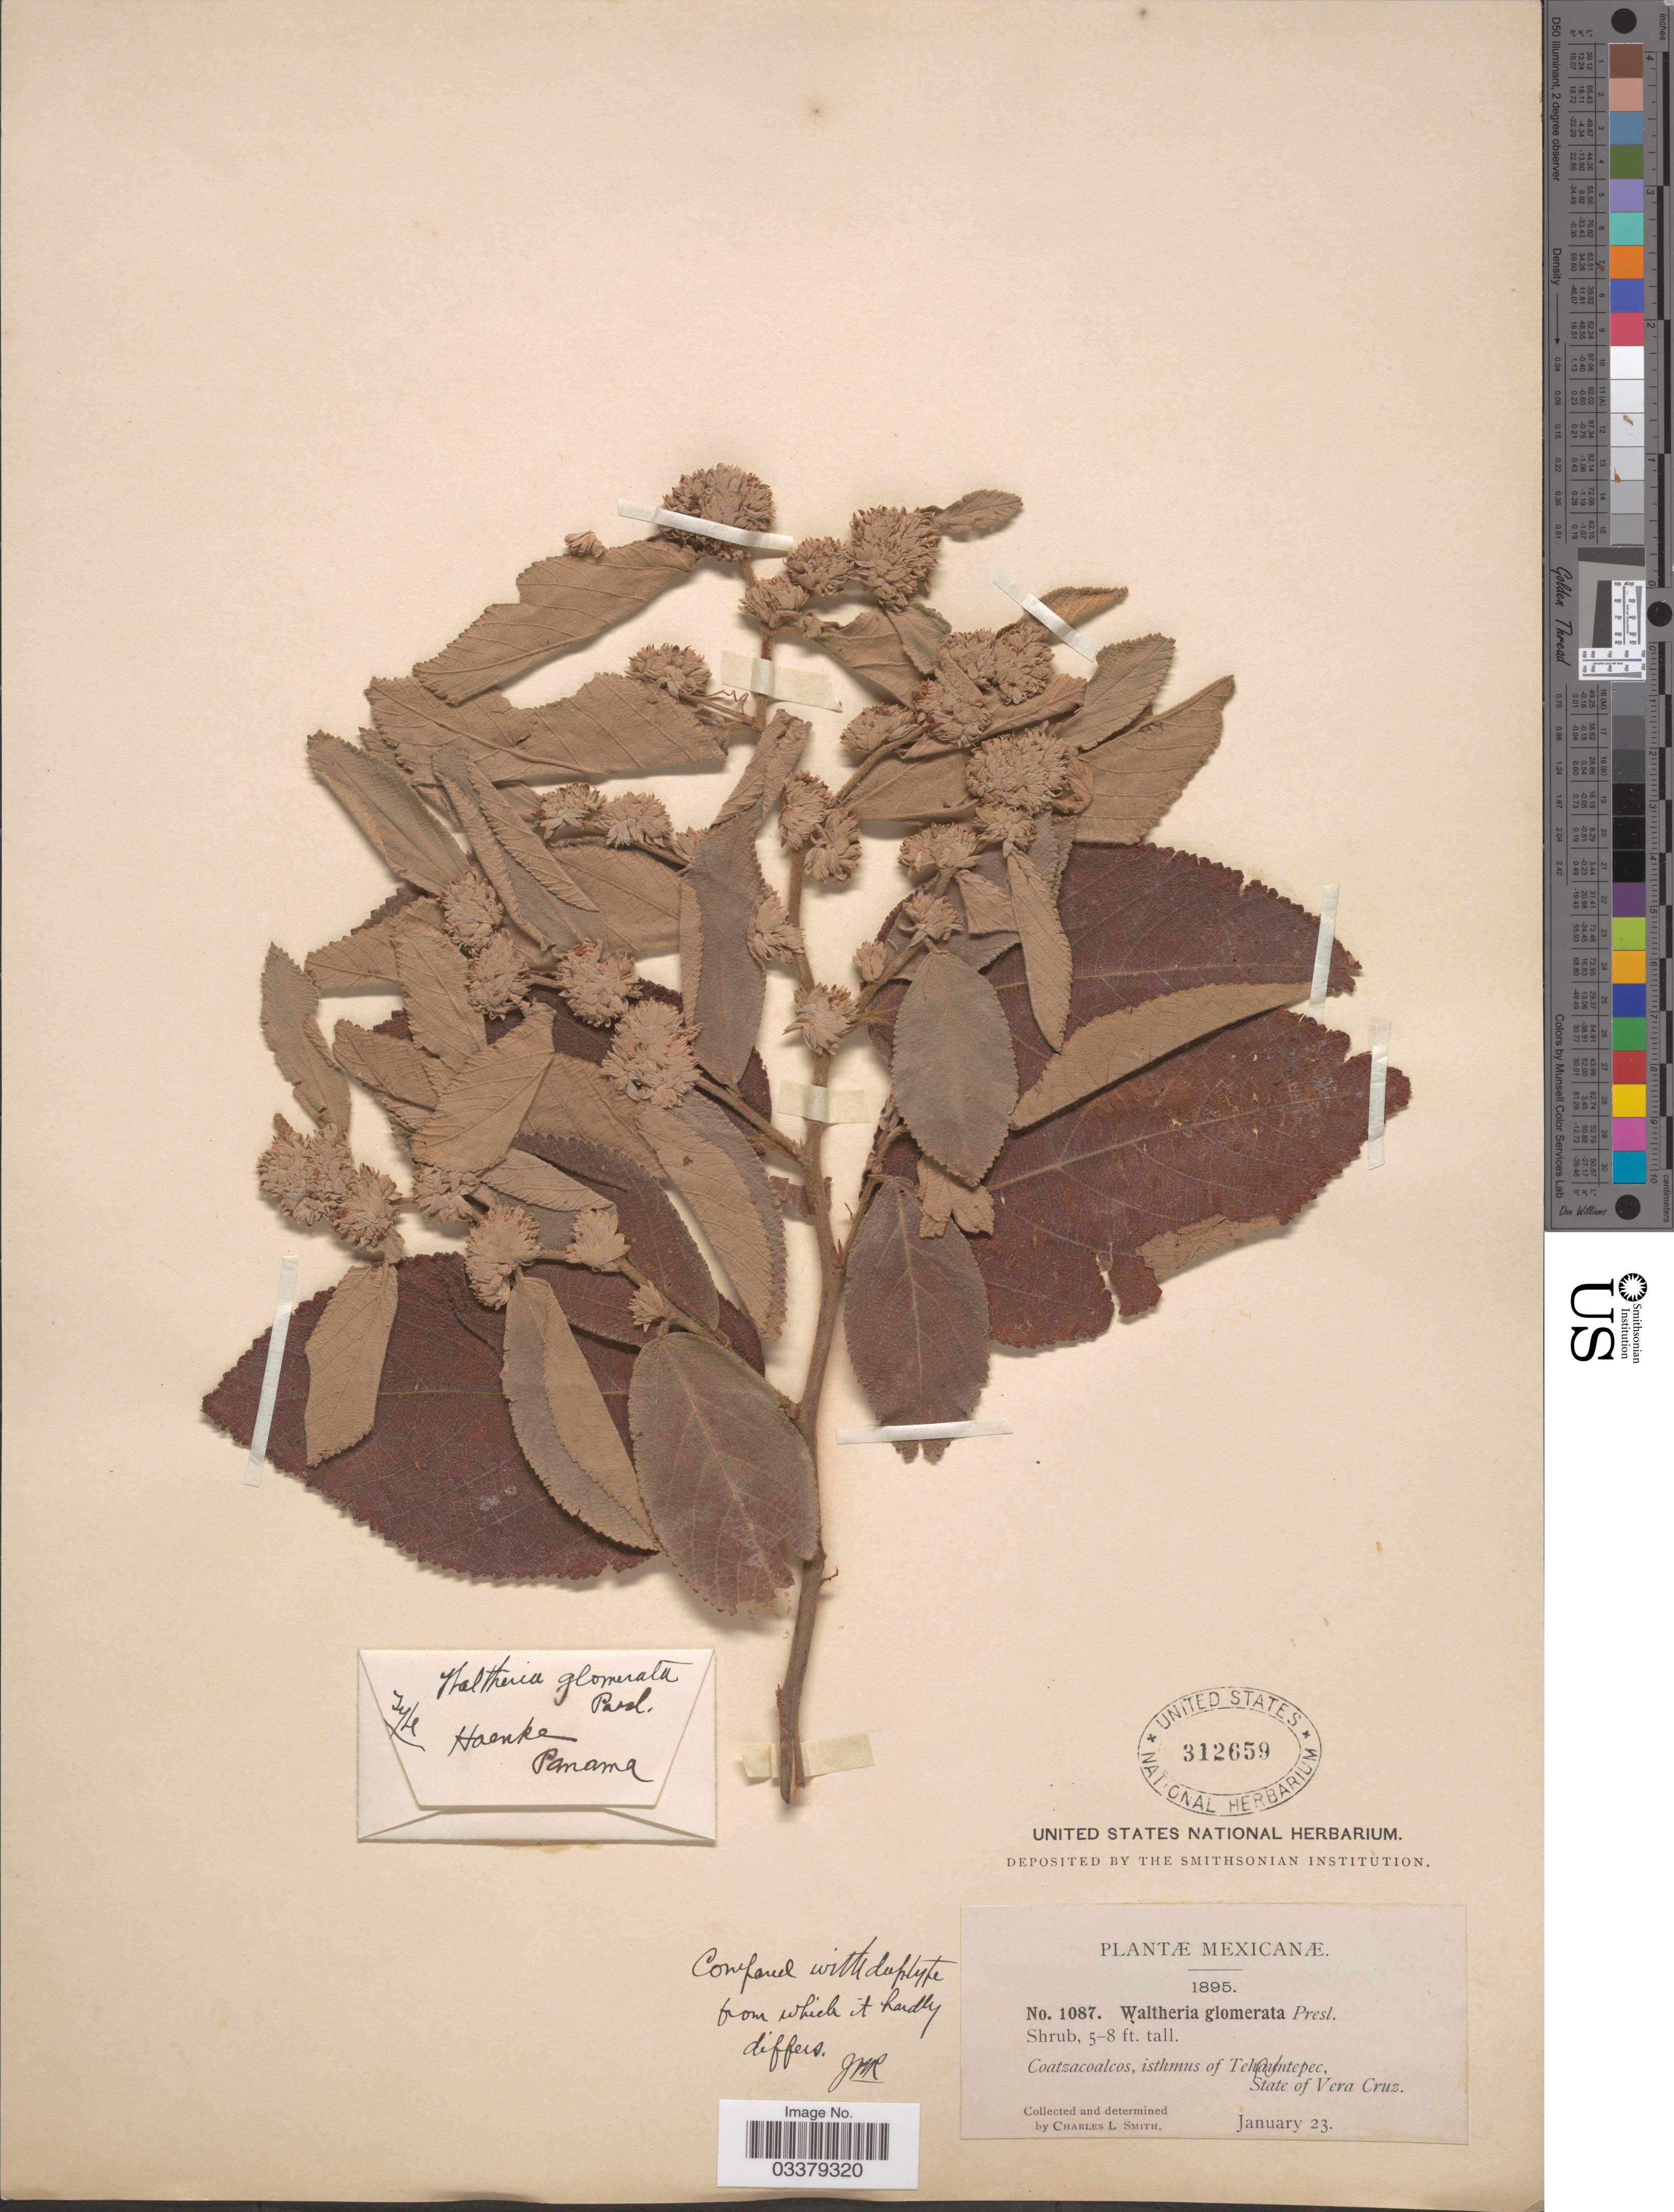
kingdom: Plantae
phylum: Tracheophyta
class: Magnoliopsida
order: Malvales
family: Malvaceae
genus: Waltheria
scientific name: Waltheria glomerata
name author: C. Presl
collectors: C. L. Smith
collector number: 1087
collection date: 1895-01-23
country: Mexico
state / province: Veracruz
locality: Coatzacoalcos. State of Vera Cruz.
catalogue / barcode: US 312659